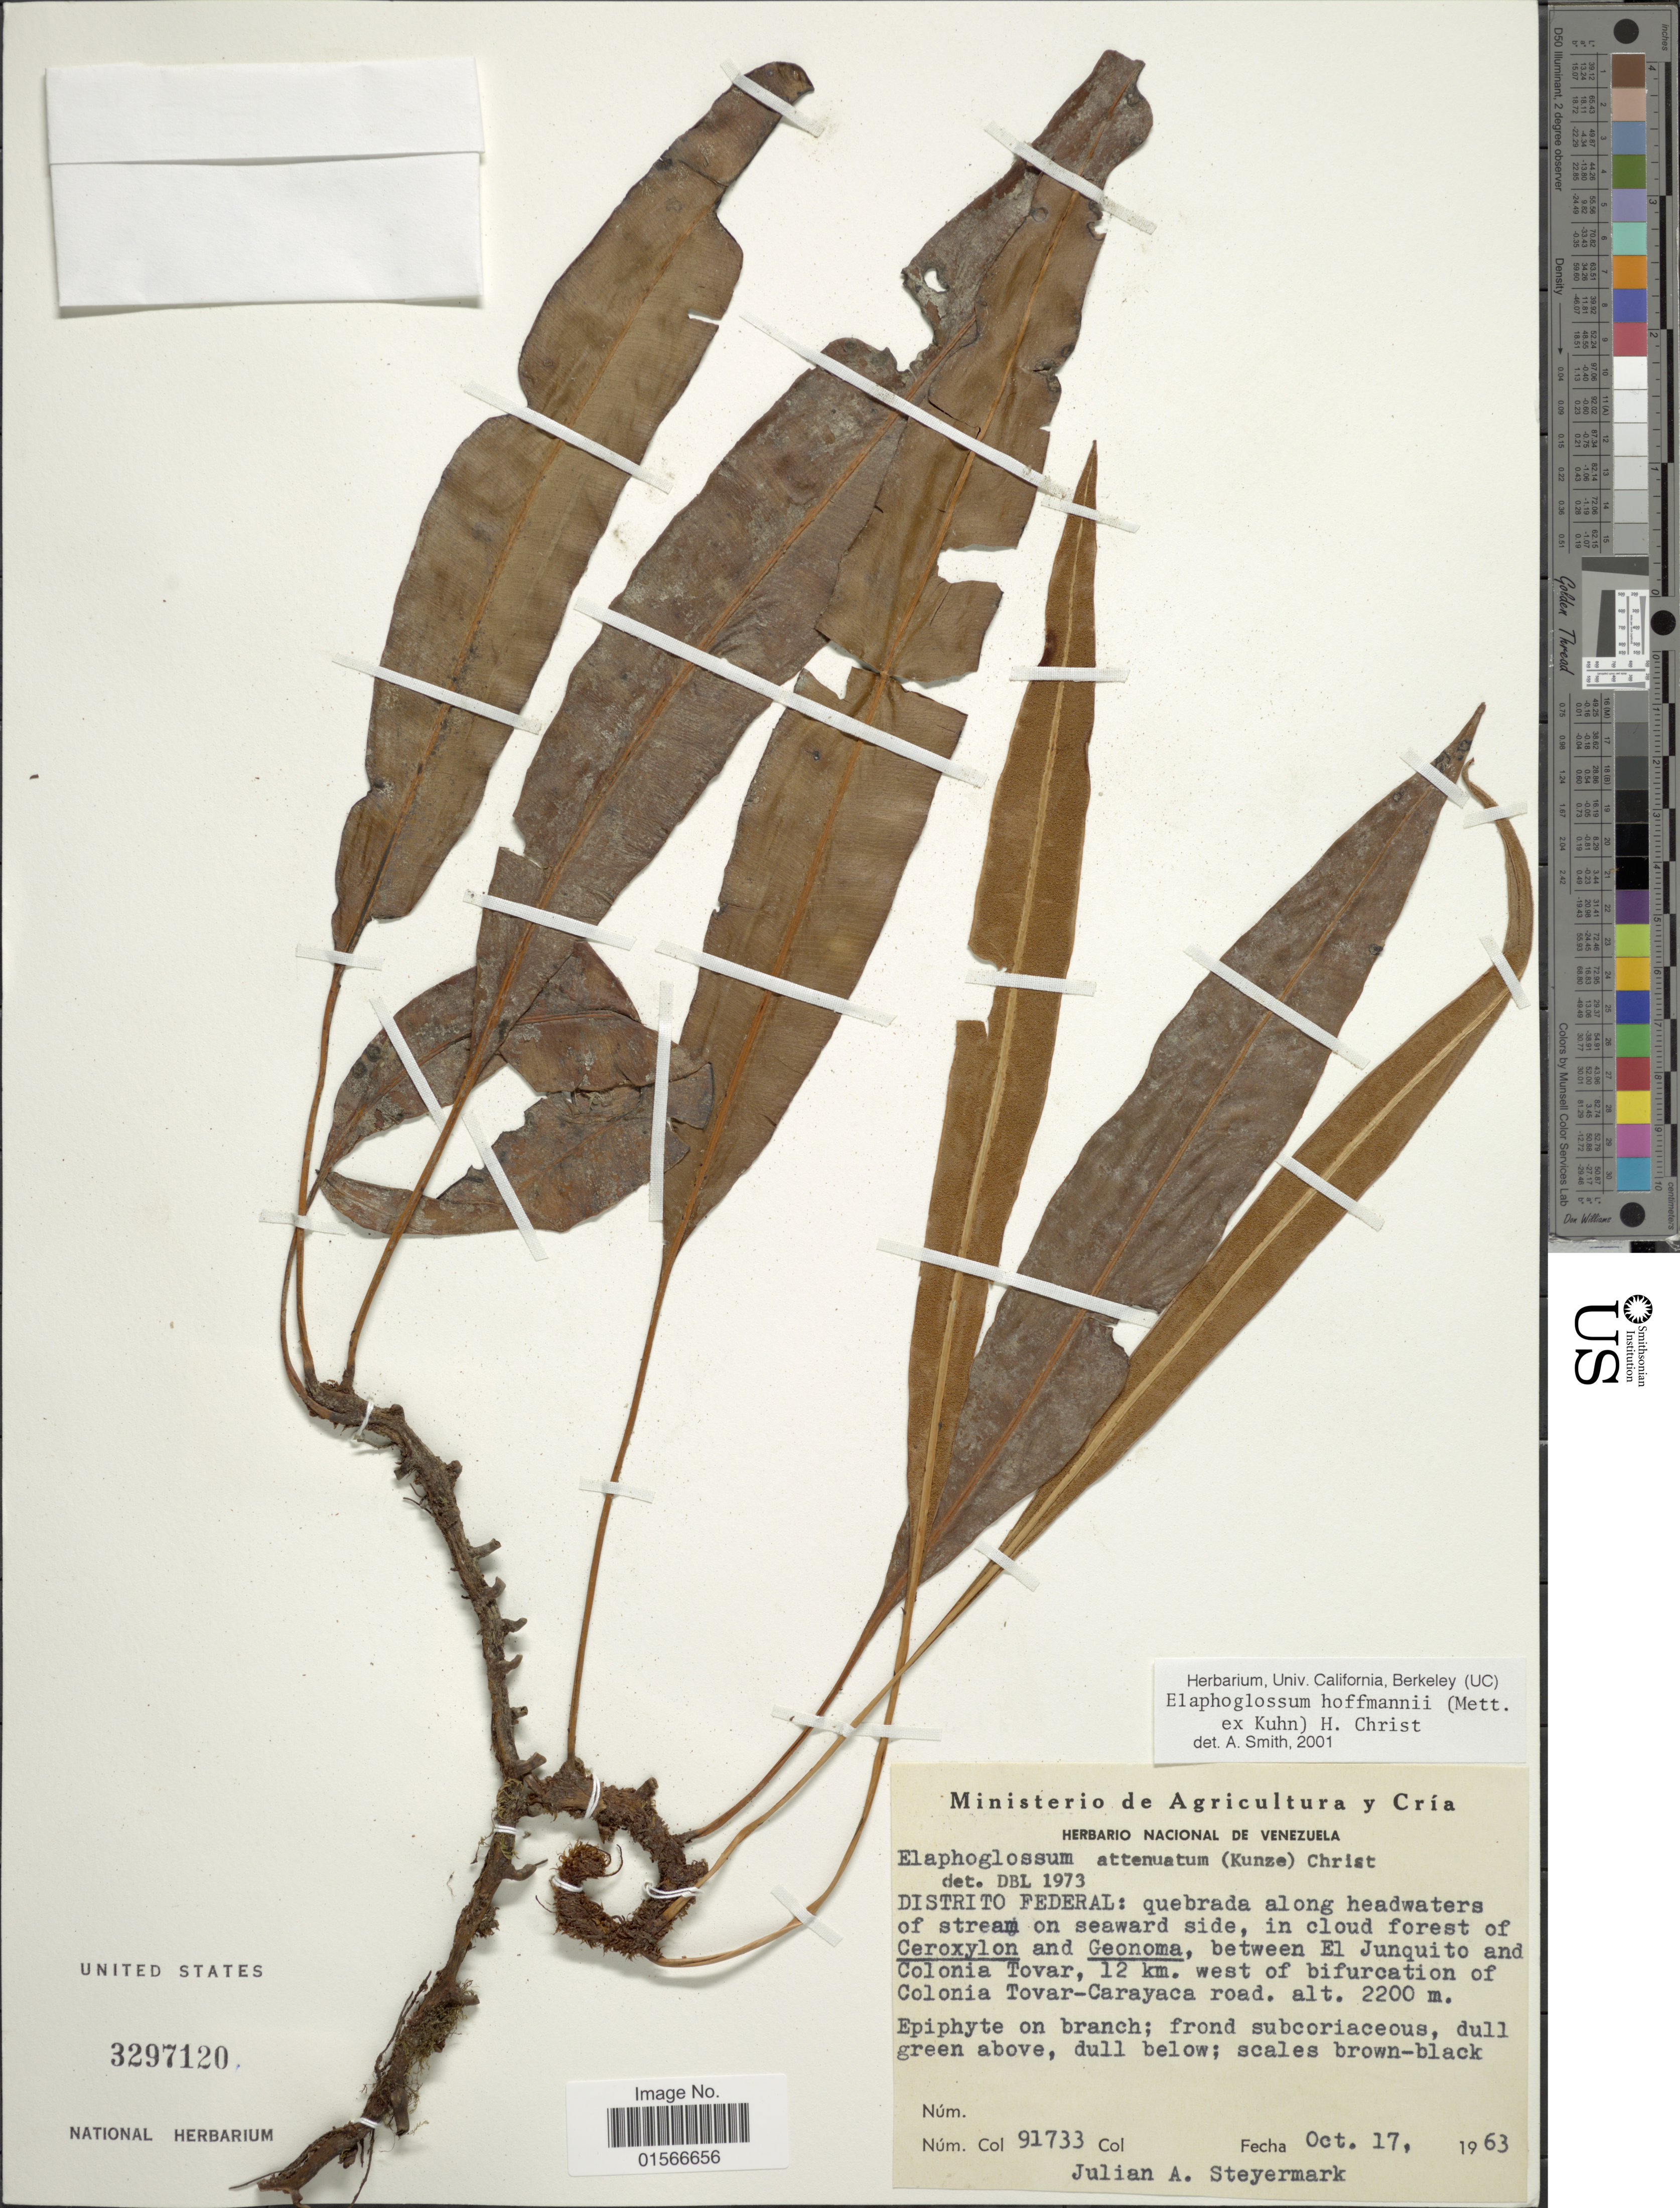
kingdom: Plantae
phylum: Tracheophyta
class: Polypodiopsida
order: Polypodiales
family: Dryopteridaceae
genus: Elaphoglossum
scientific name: Elaphoglossum hoffmannii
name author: (Mett. ex Kuhn) Christ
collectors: J. Steyermark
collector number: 91733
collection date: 1963-10-17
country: Venezuela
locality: Distrito Federal: quebrad along headwaters of stream on seaward side, between El Junquito and Colonia Tovar, 12 km. west of bifurcation of Colonia Tovar-Carayaca road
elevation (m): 2200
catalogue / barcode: US 3297120